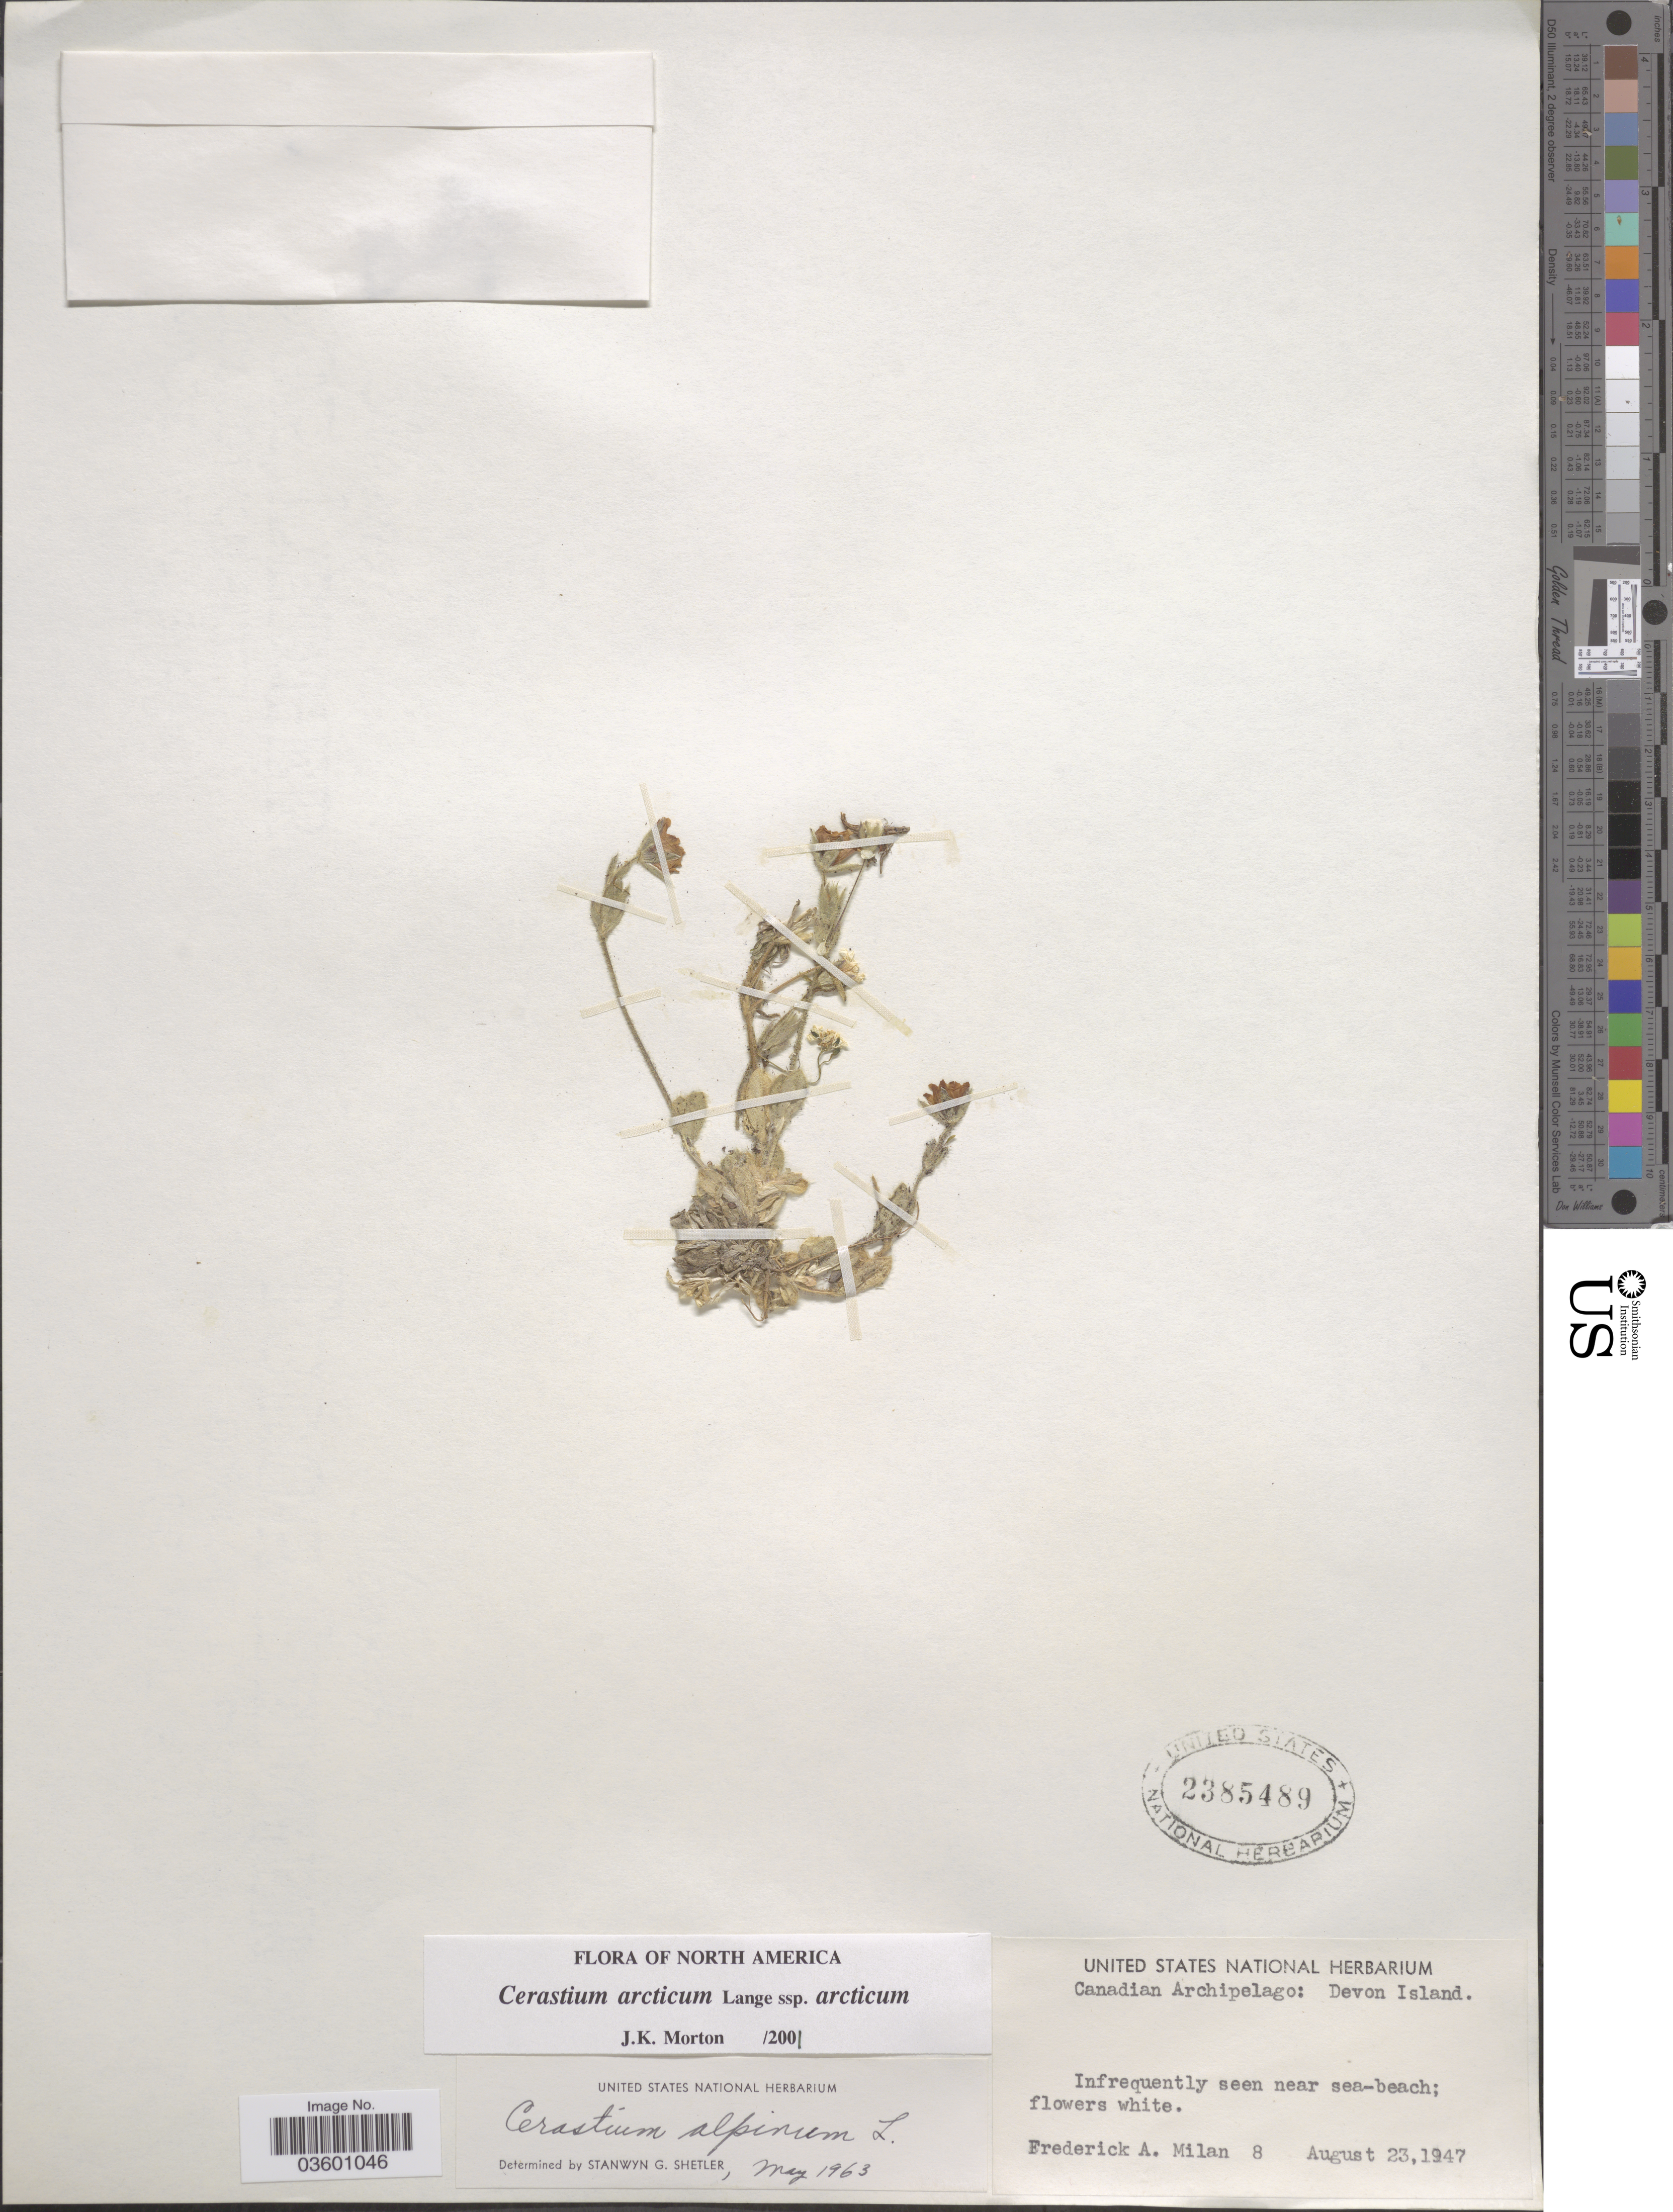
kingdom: Plantae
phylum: Tracheophyta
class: Magnoliopsida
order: Caryophyllales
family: Caryophyllaceae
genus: Cerastium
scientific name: Cerastium arcticum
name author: Lange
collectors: F. Milan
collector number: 8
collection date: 1947-08-23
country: Canada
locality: Canandian Archipelago: Devon Island.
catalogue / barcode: US 2385489